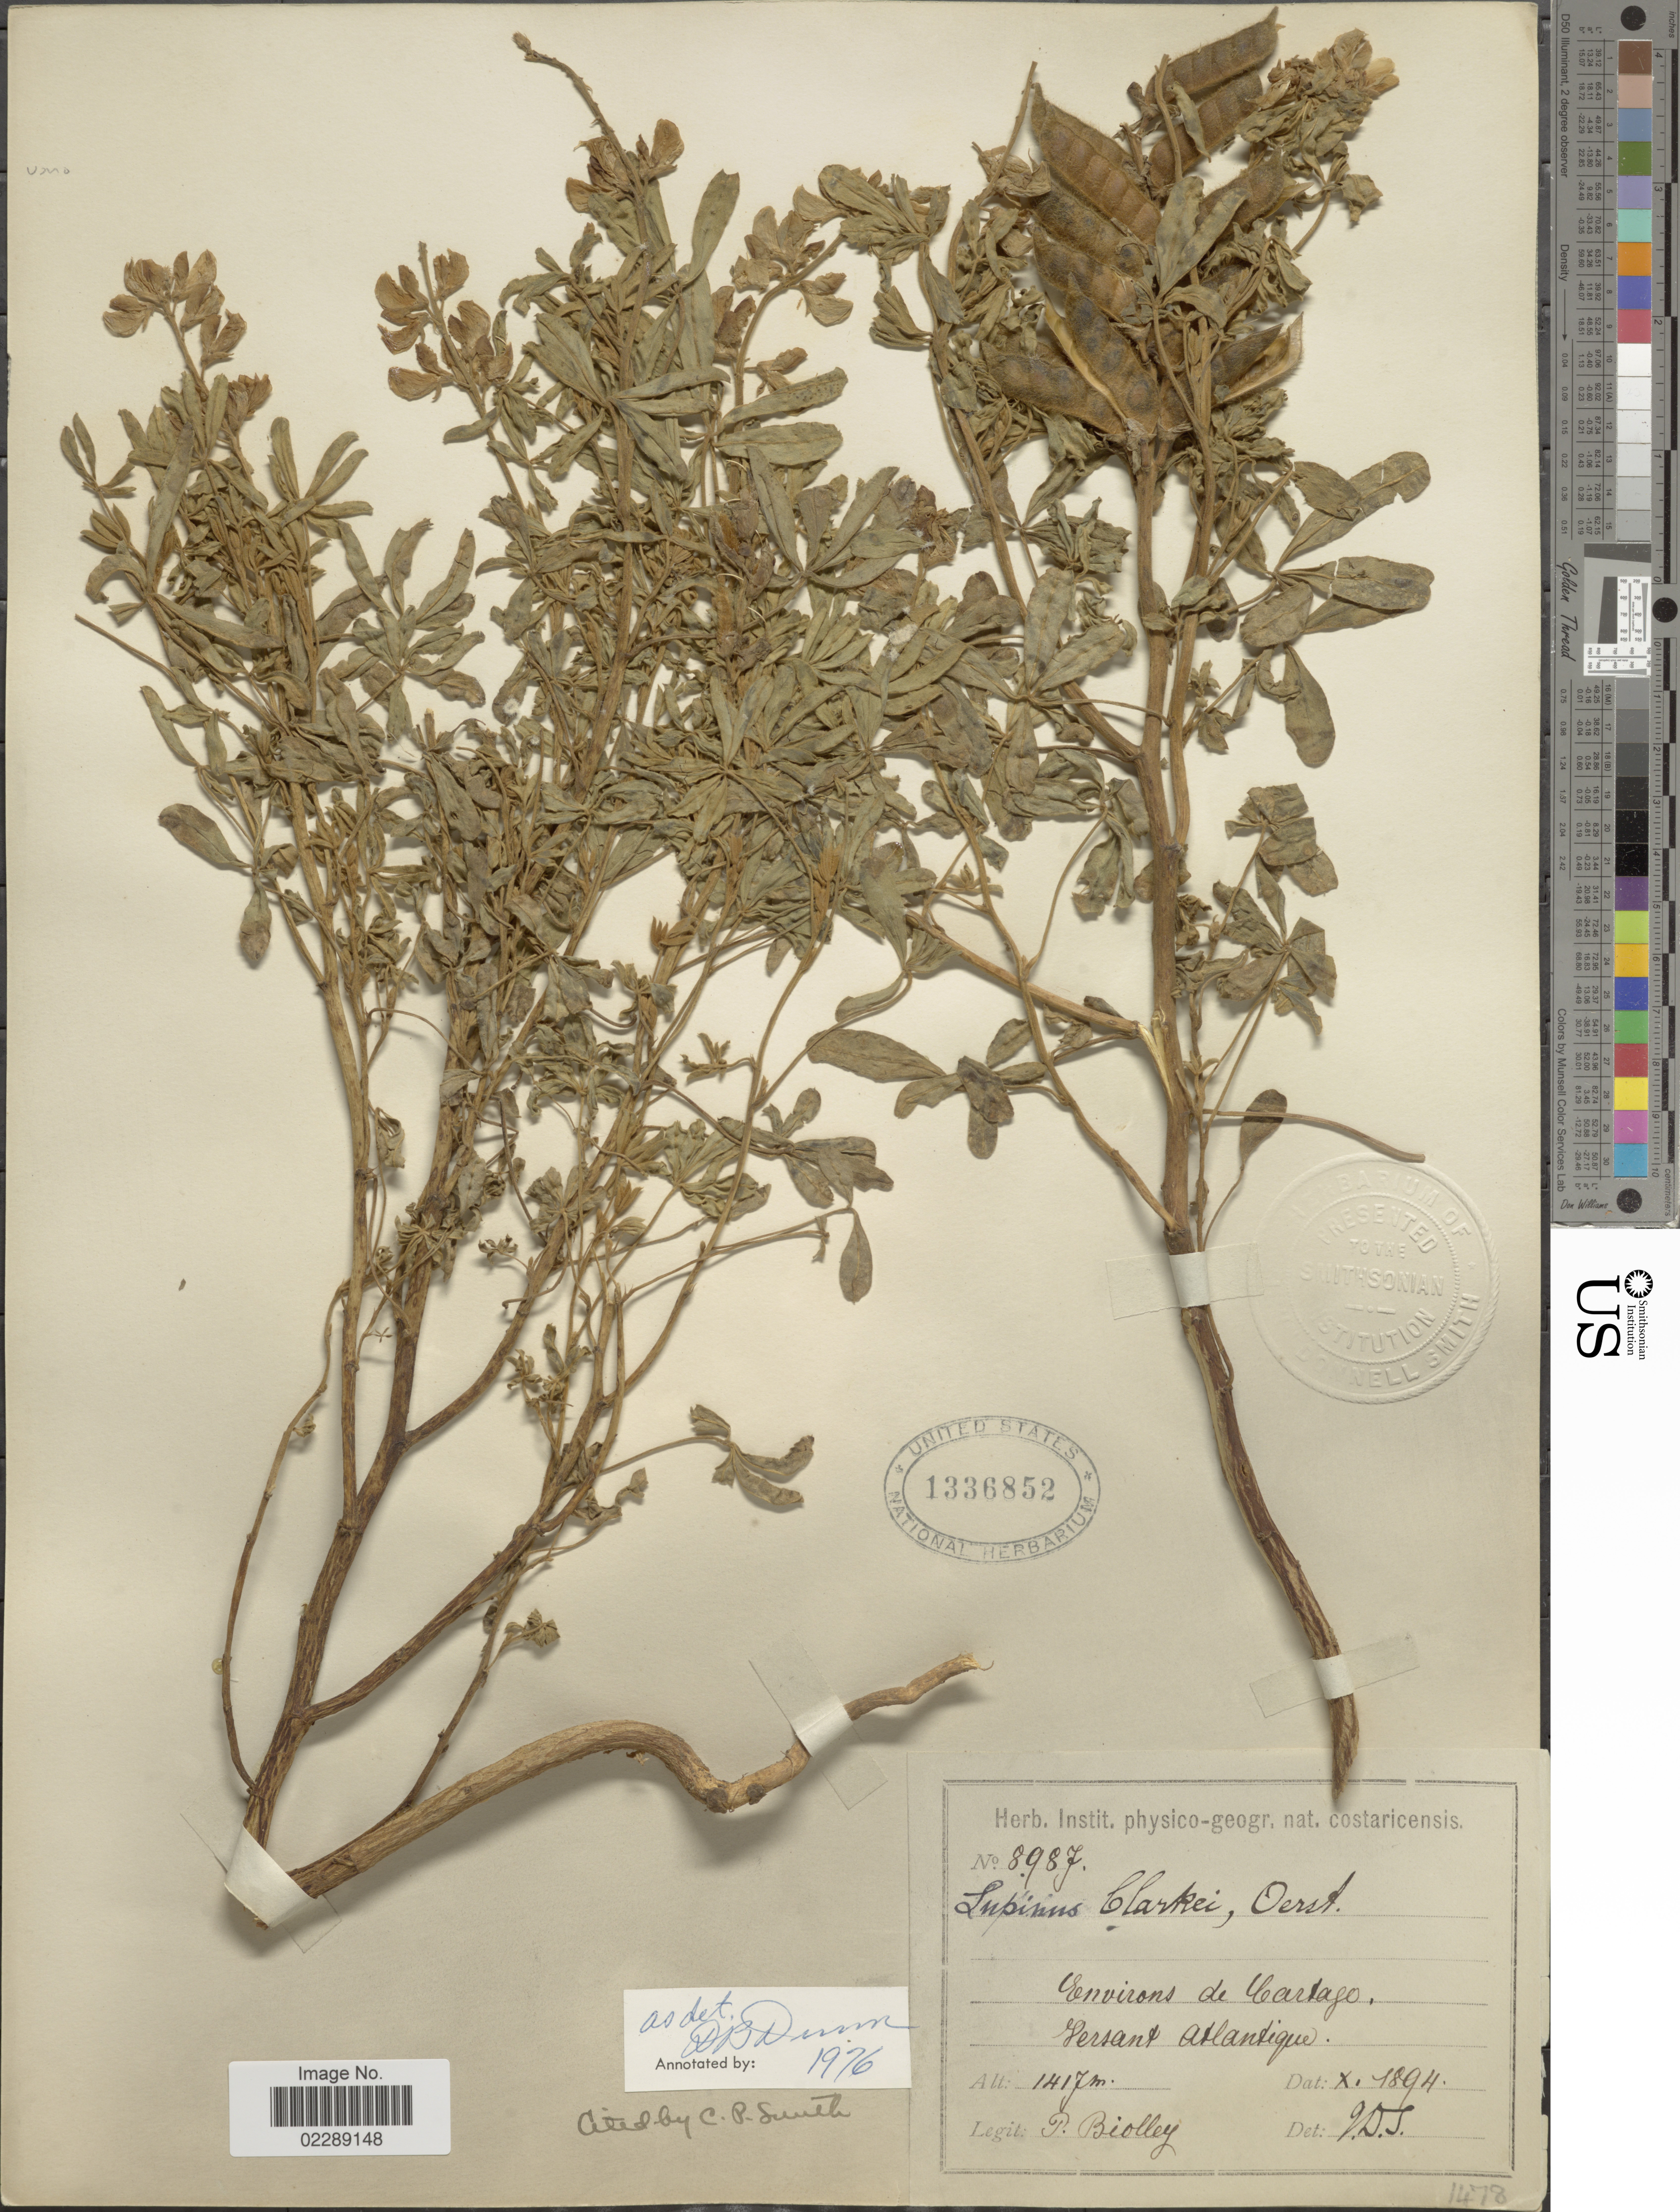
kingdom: Plantae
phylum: Tracheophyta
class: Magnoliopsida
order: Fabales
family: Fabaceae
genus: Lupinus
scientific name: Lupinus clarkei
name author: Oerst.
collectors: P. Biolley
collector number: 8987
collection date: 1894-10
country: Costa Rica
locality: Environs de Cartago, Hersant Atlantique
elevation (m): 1417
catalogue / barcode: US 1336852